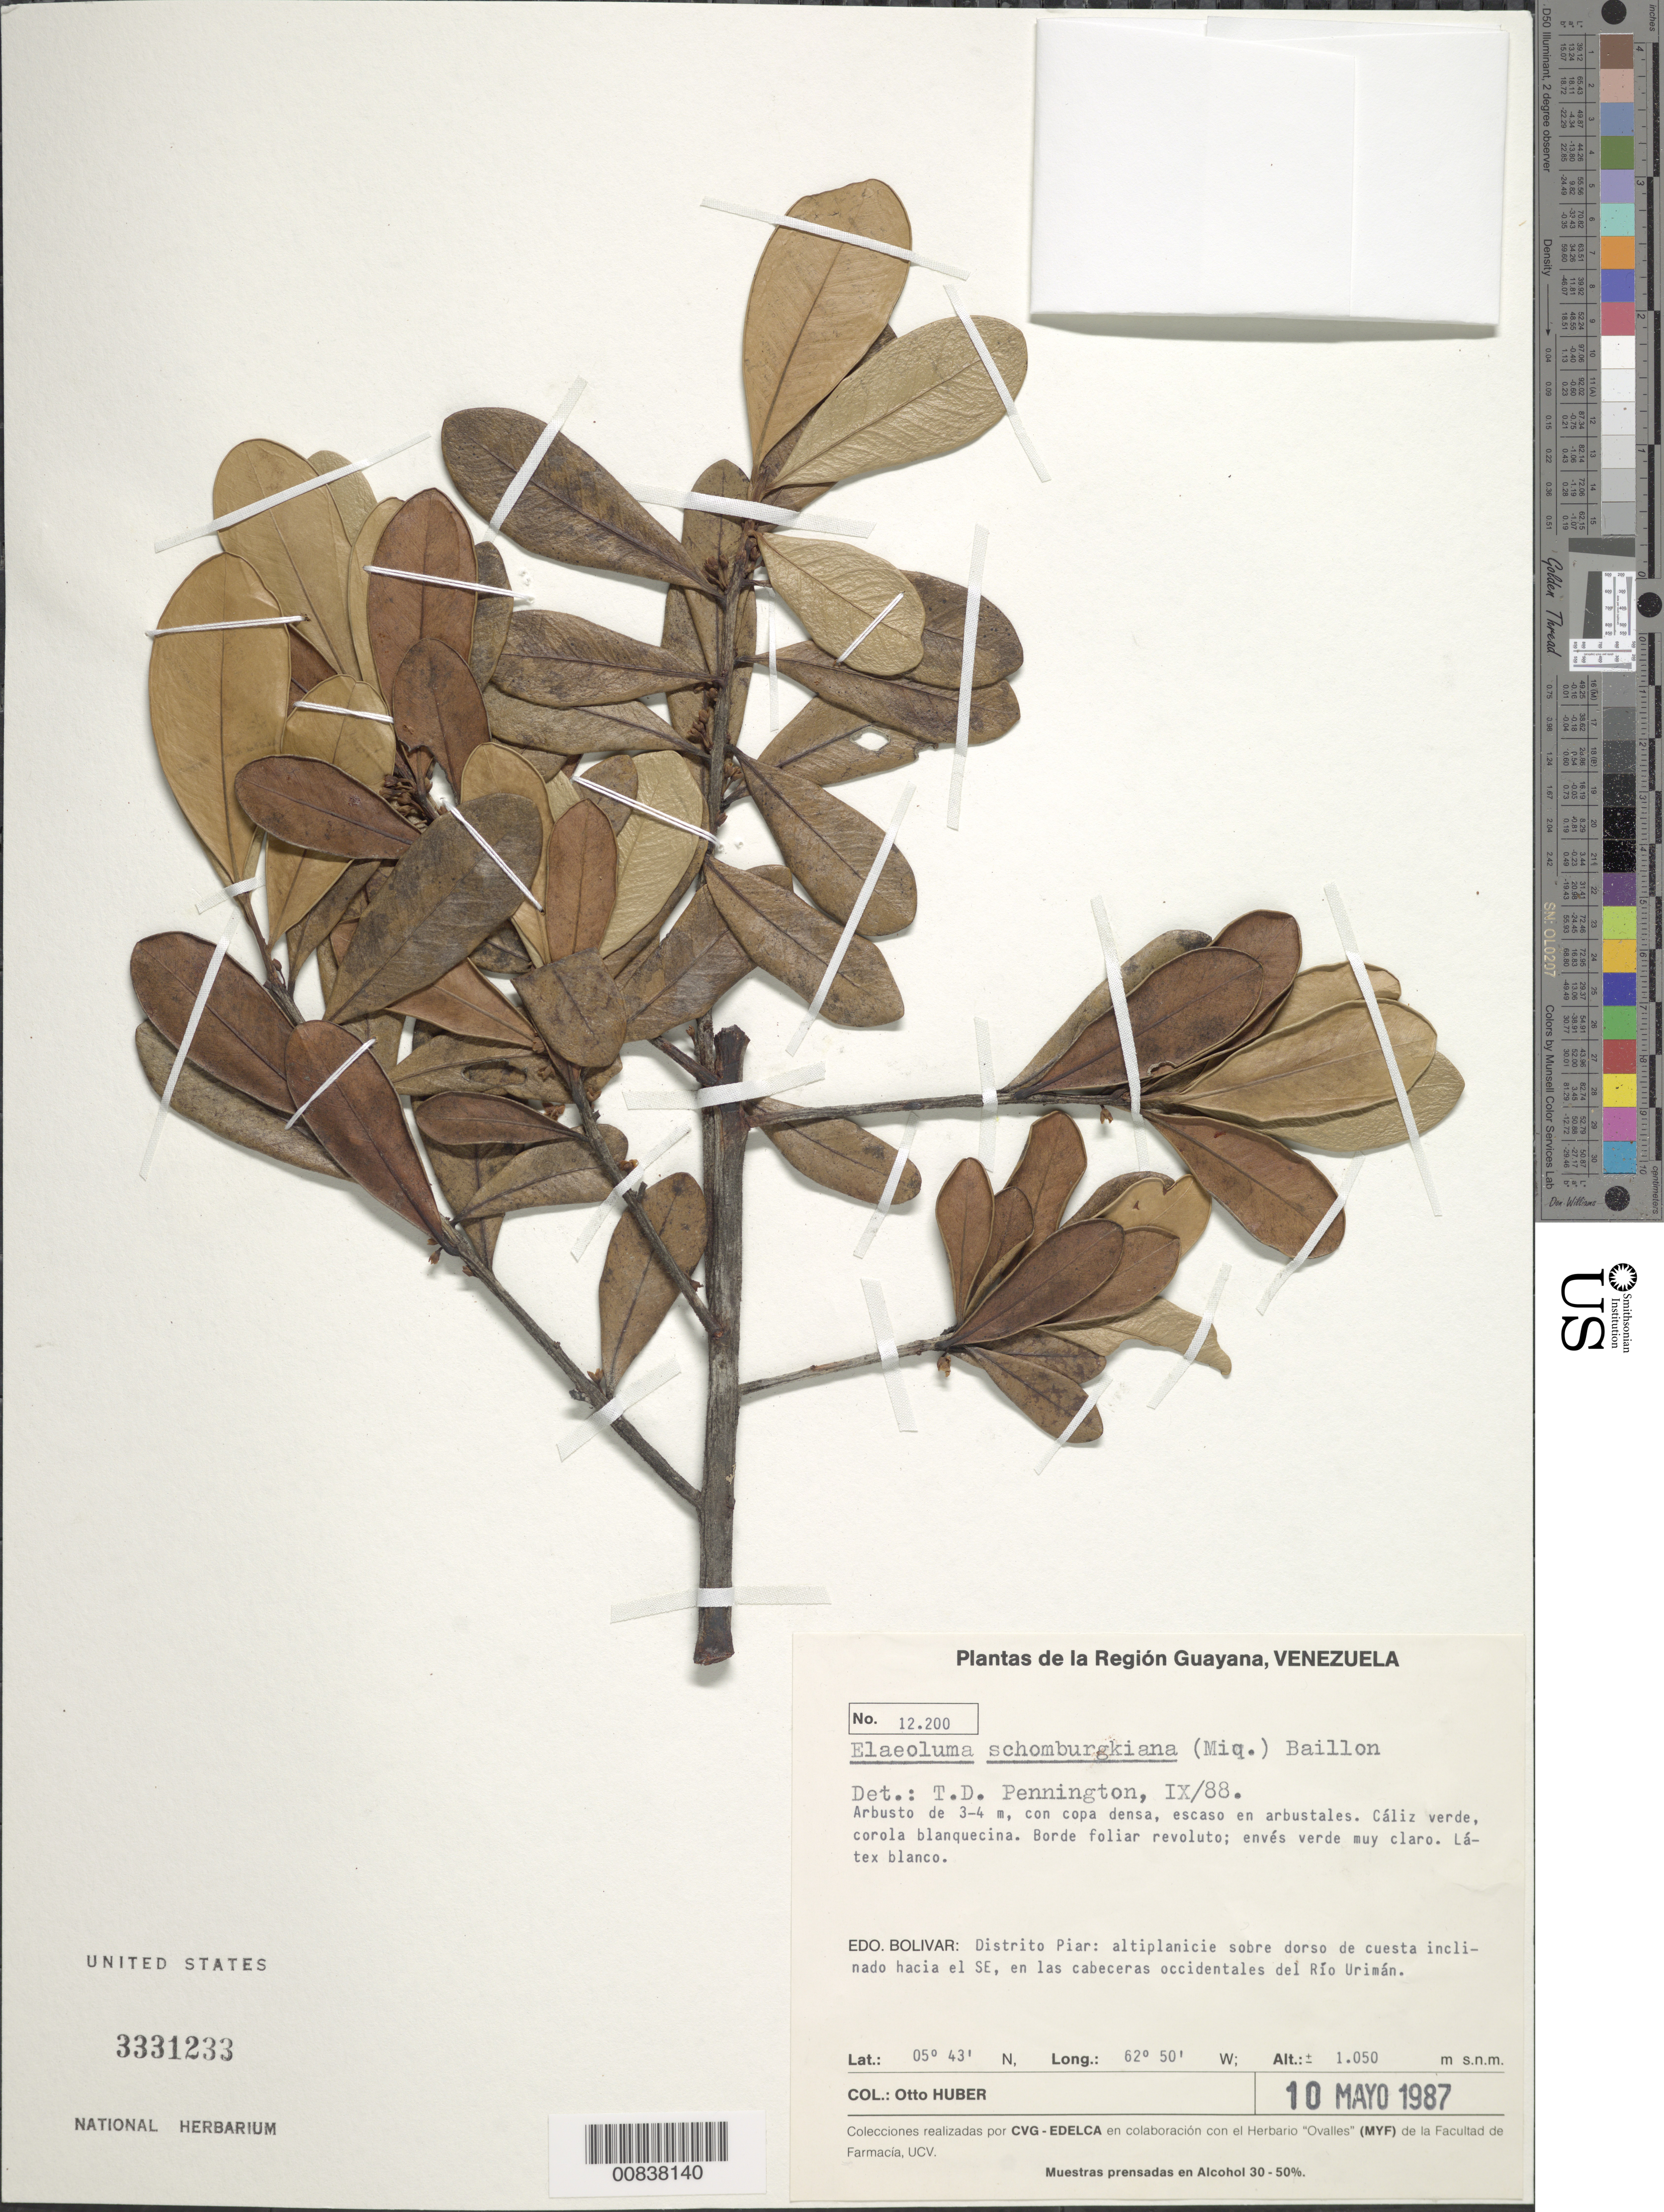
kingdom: Plantae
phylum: Tracheophyta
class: Magnoliopsida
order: Ericales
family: Sapotaceae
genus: Elaeoluma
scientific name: Elaeoluma schomburgkiana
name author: (Miq.) Baill.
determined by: Pennington, T. D., (K)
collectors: O. Huber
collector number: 12200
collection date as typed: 10-May-87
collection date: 1987-05-10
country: Venezuela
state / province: Bolívar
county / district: Piar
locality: Río Urimán, cabeceras occidentales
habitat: Altiplanicie sobre dorso de cuesta inclinado hacia el SE; en arbustales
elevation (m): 1050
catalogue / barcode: US 3331233